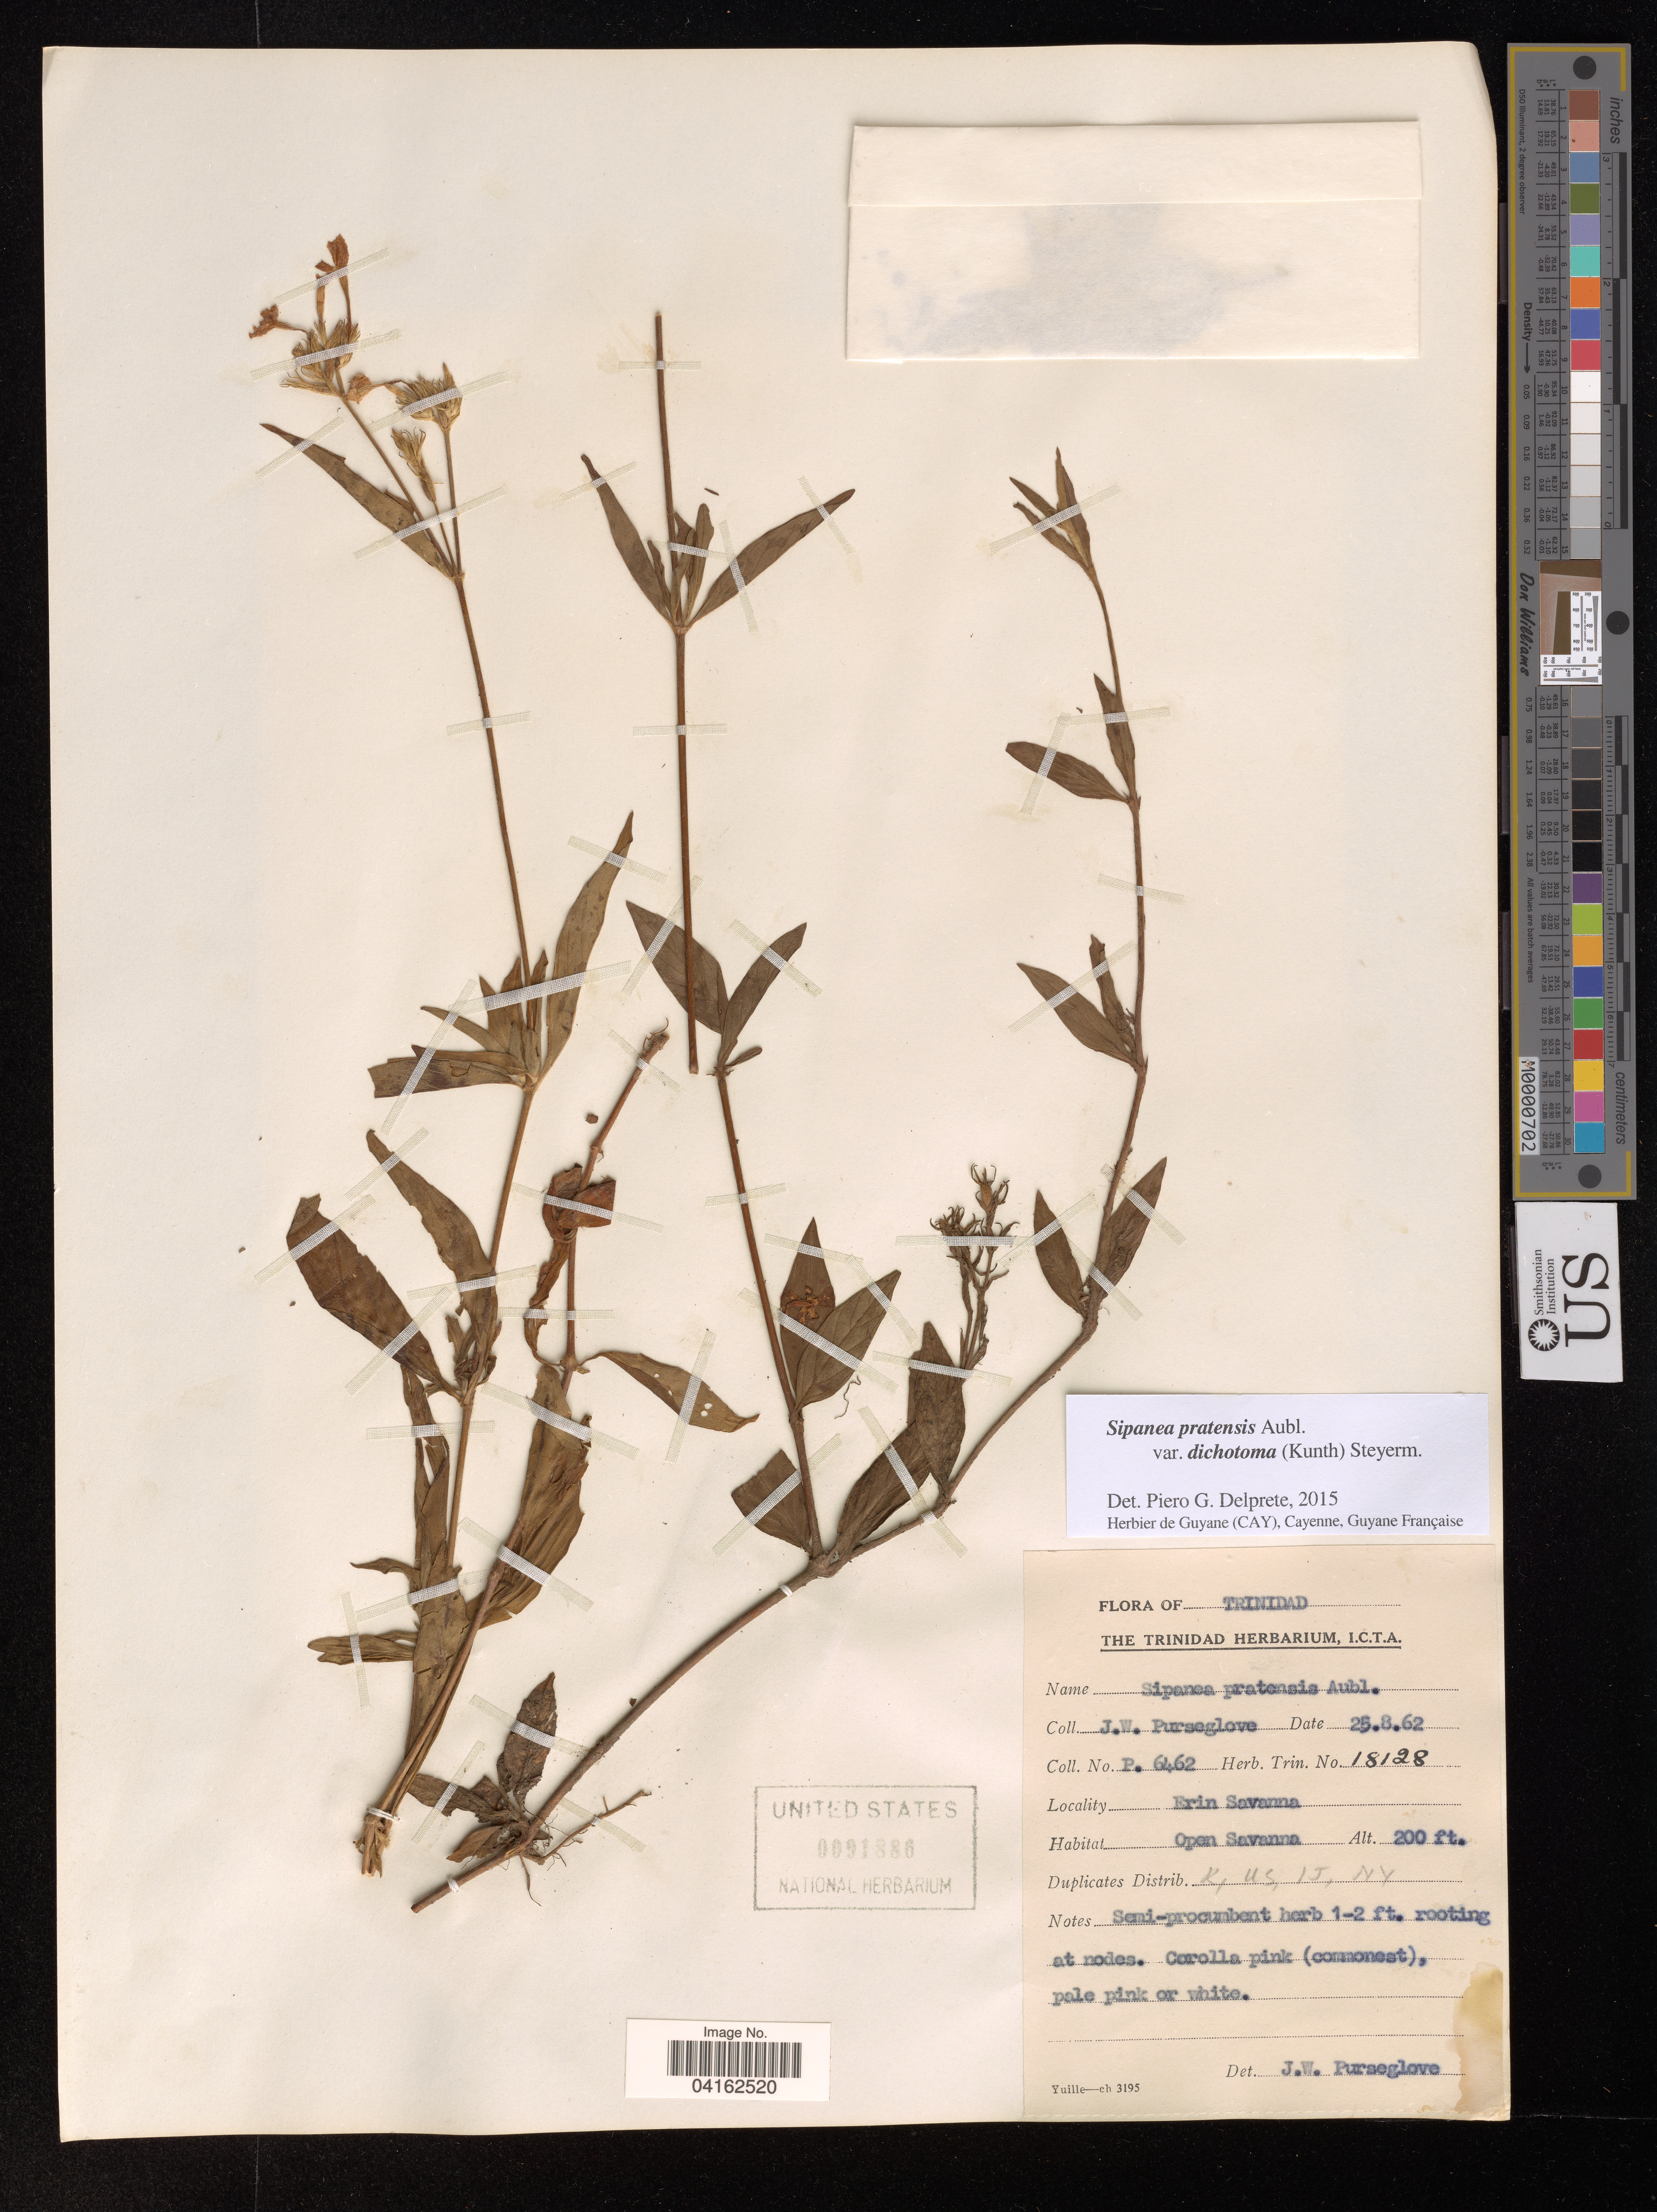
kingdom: Plantae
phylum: Tracheophyta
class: Magnoliopsida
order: Gentianales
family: Rubiaceae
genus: Sipanea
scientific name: Sipanea pratensis var. dichotoma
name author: (Kunth) Steyerm.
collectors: J. Purseglove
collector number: P. 6462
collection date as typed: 25 8 62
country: Trinidad and Tobago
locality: Trinidad. Erin Savanna.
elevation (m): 61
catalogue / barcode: US 91886